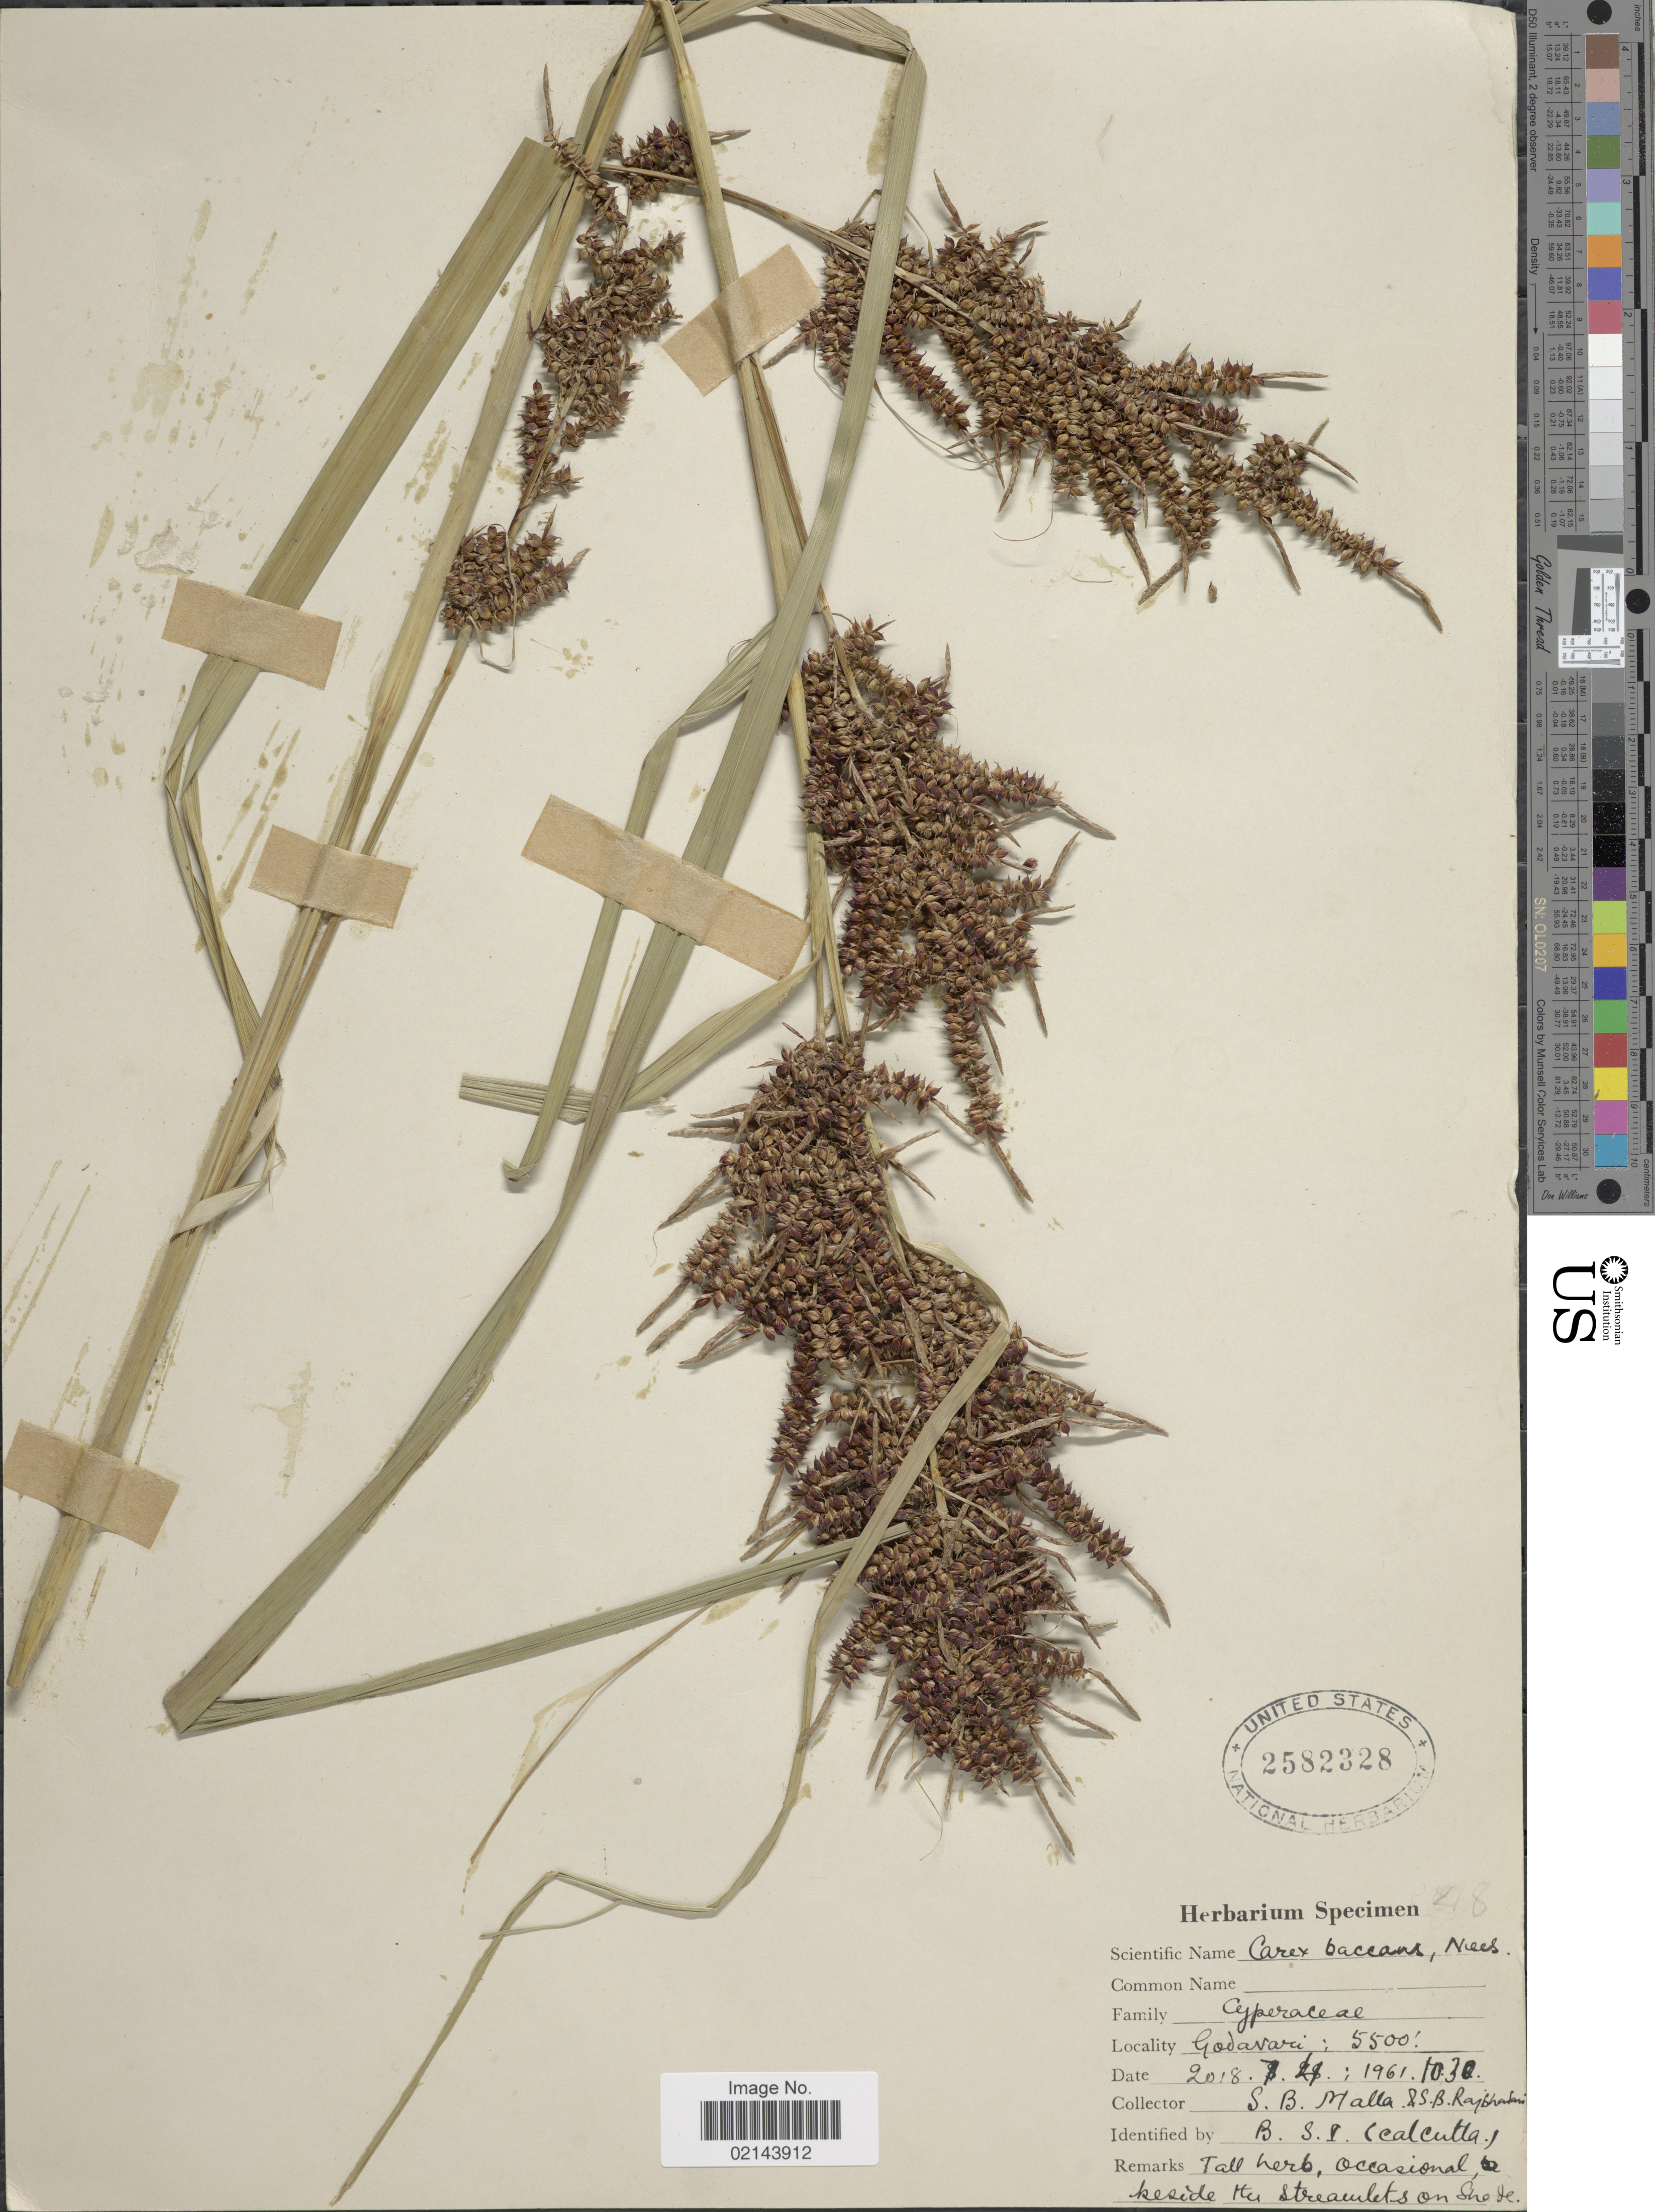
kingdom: Plantae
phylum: Tracheophyta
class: Liliopsida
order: Poales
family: Cyperaceae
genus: Carex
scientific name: Carex baccans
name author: Nees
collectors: S. Malla & S. Rajbhaudari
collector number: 2018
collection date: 1961-04-07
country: India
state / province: Andhra Pradesh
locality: Godavari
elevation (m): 1676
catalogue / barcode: US 2582328